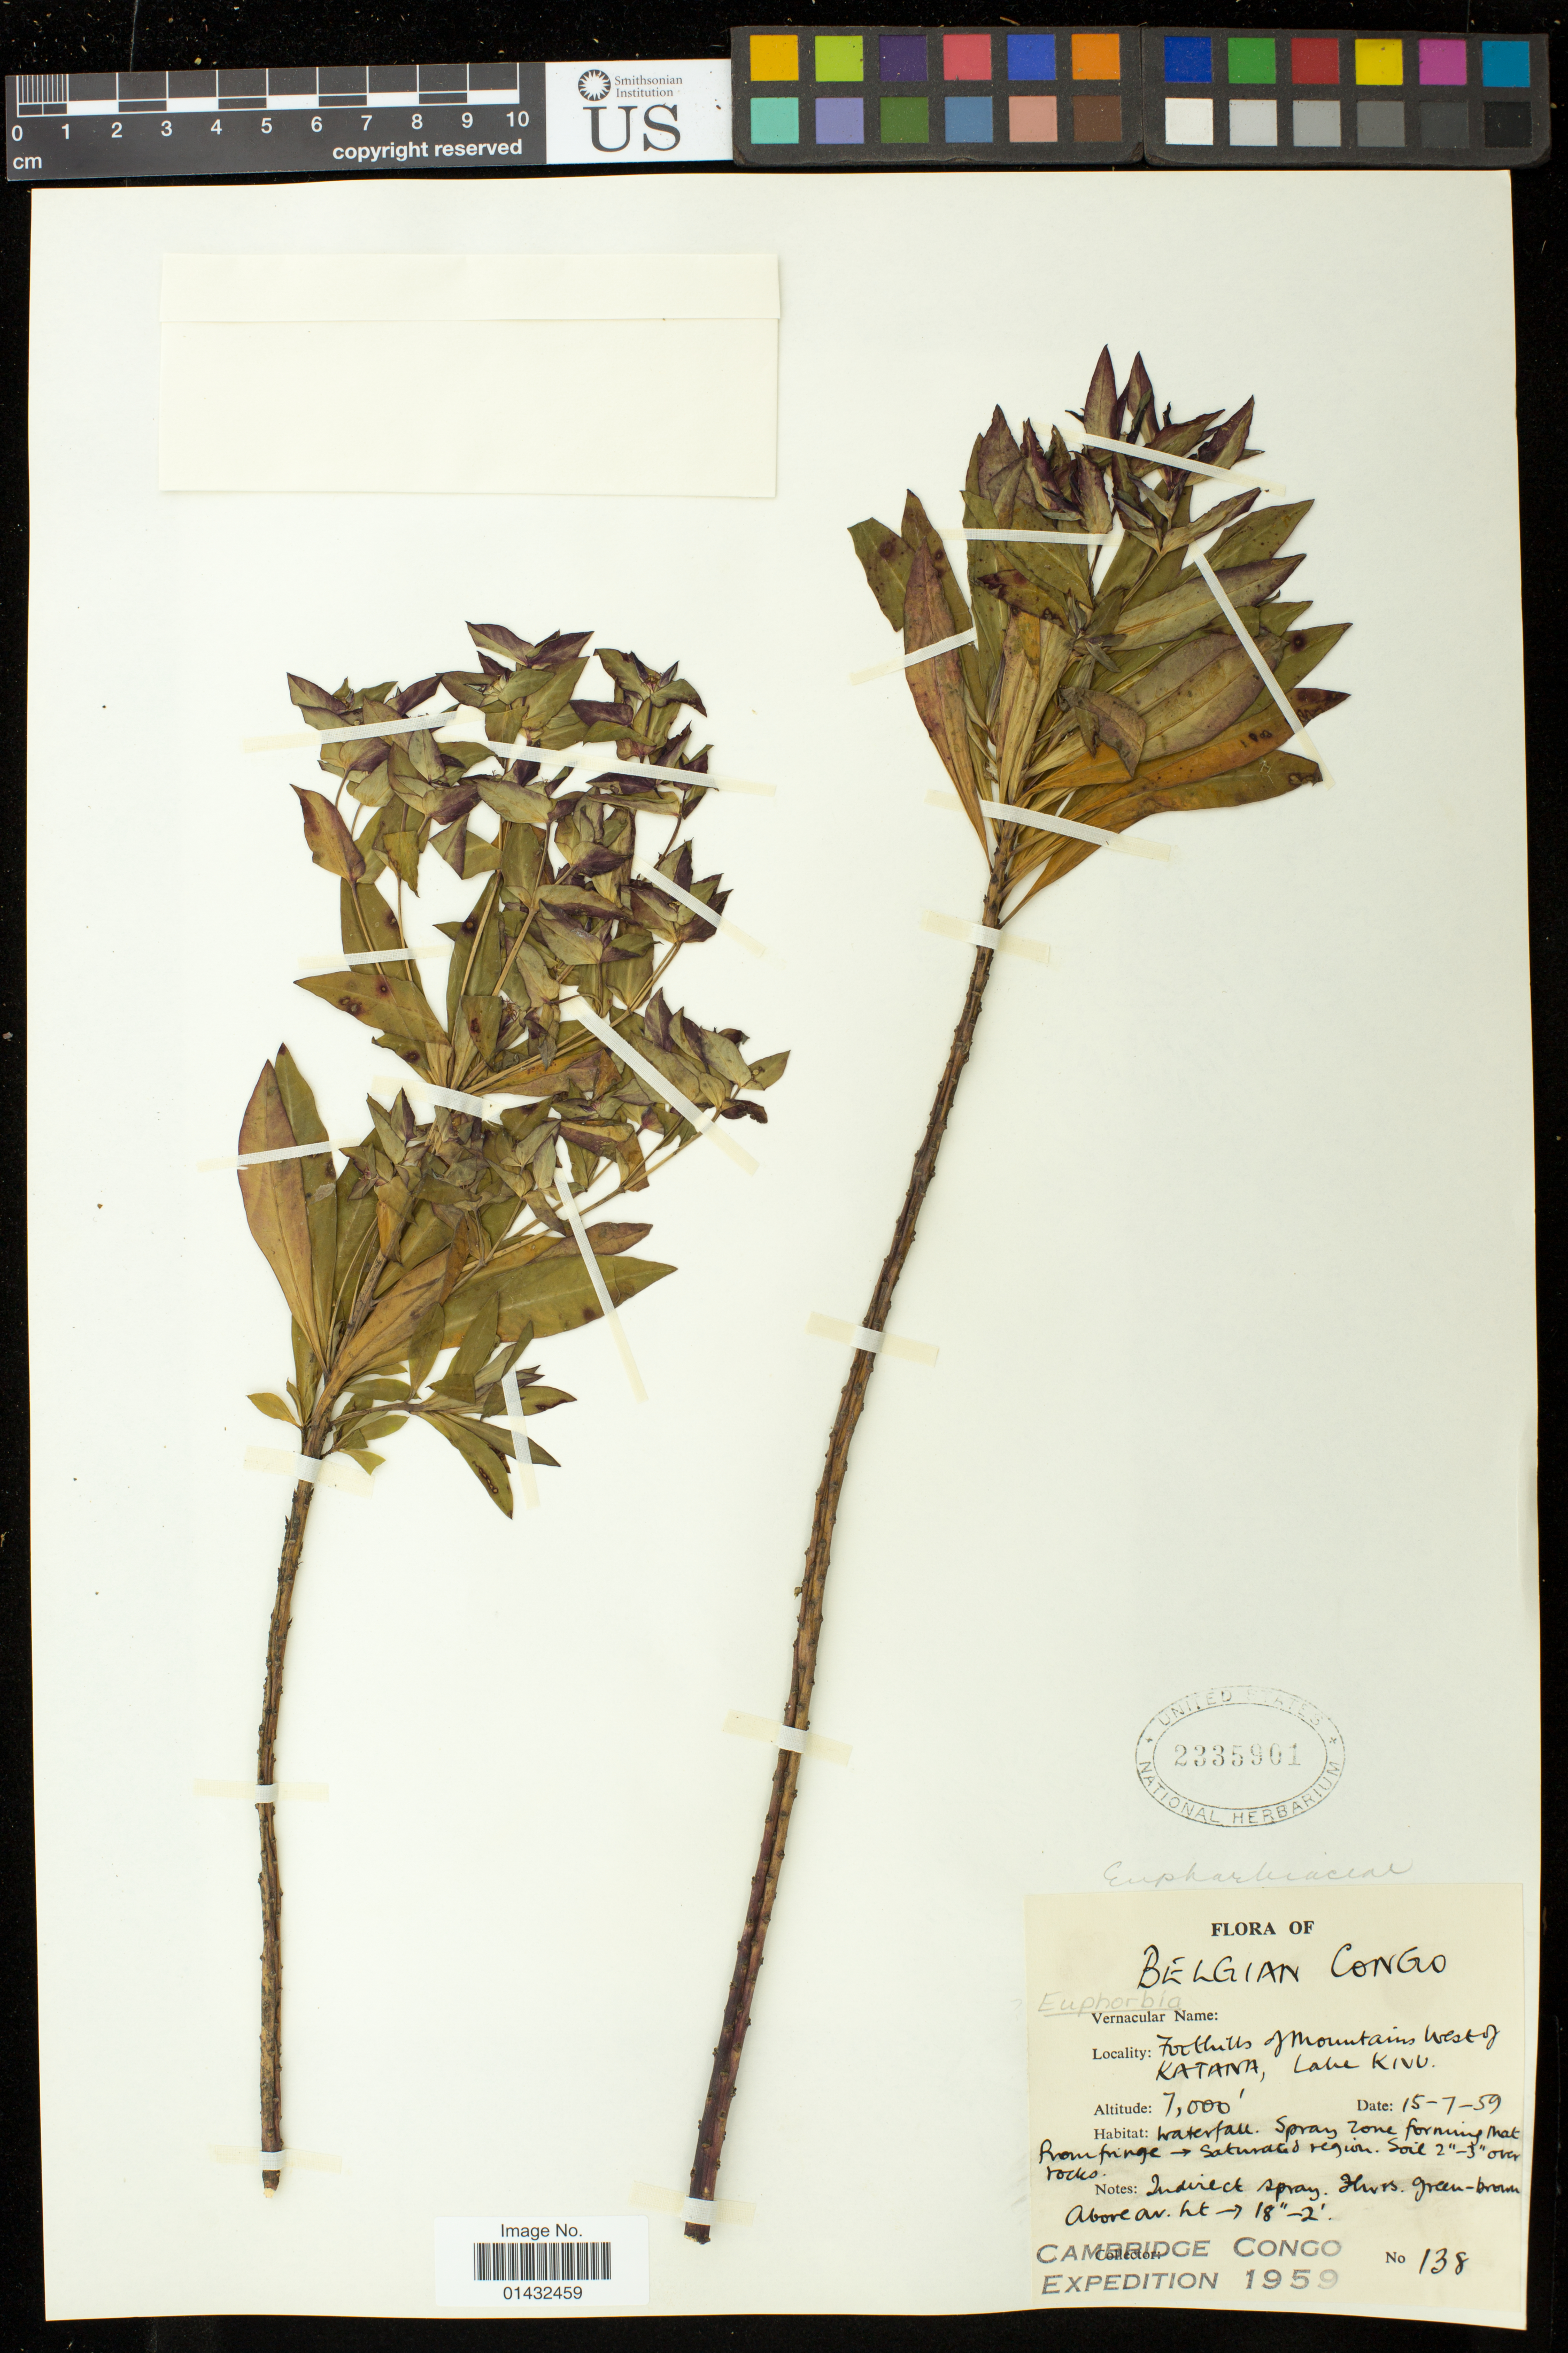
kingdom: Plantae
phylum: Tracheophyta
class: Magnoliopsida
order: Malpighiales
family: Euphorbiaceae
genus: Euphorbia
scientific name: Euphorbia sp.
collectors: Cambridge Congo Expedition 1959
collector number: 138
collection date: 1959-07-15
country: Congo, Democratic Republic of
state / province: Sud-Kivu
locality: Foothills of mountains west of Katana, Lake Kivu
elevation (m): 2134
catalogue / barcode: US 2335901